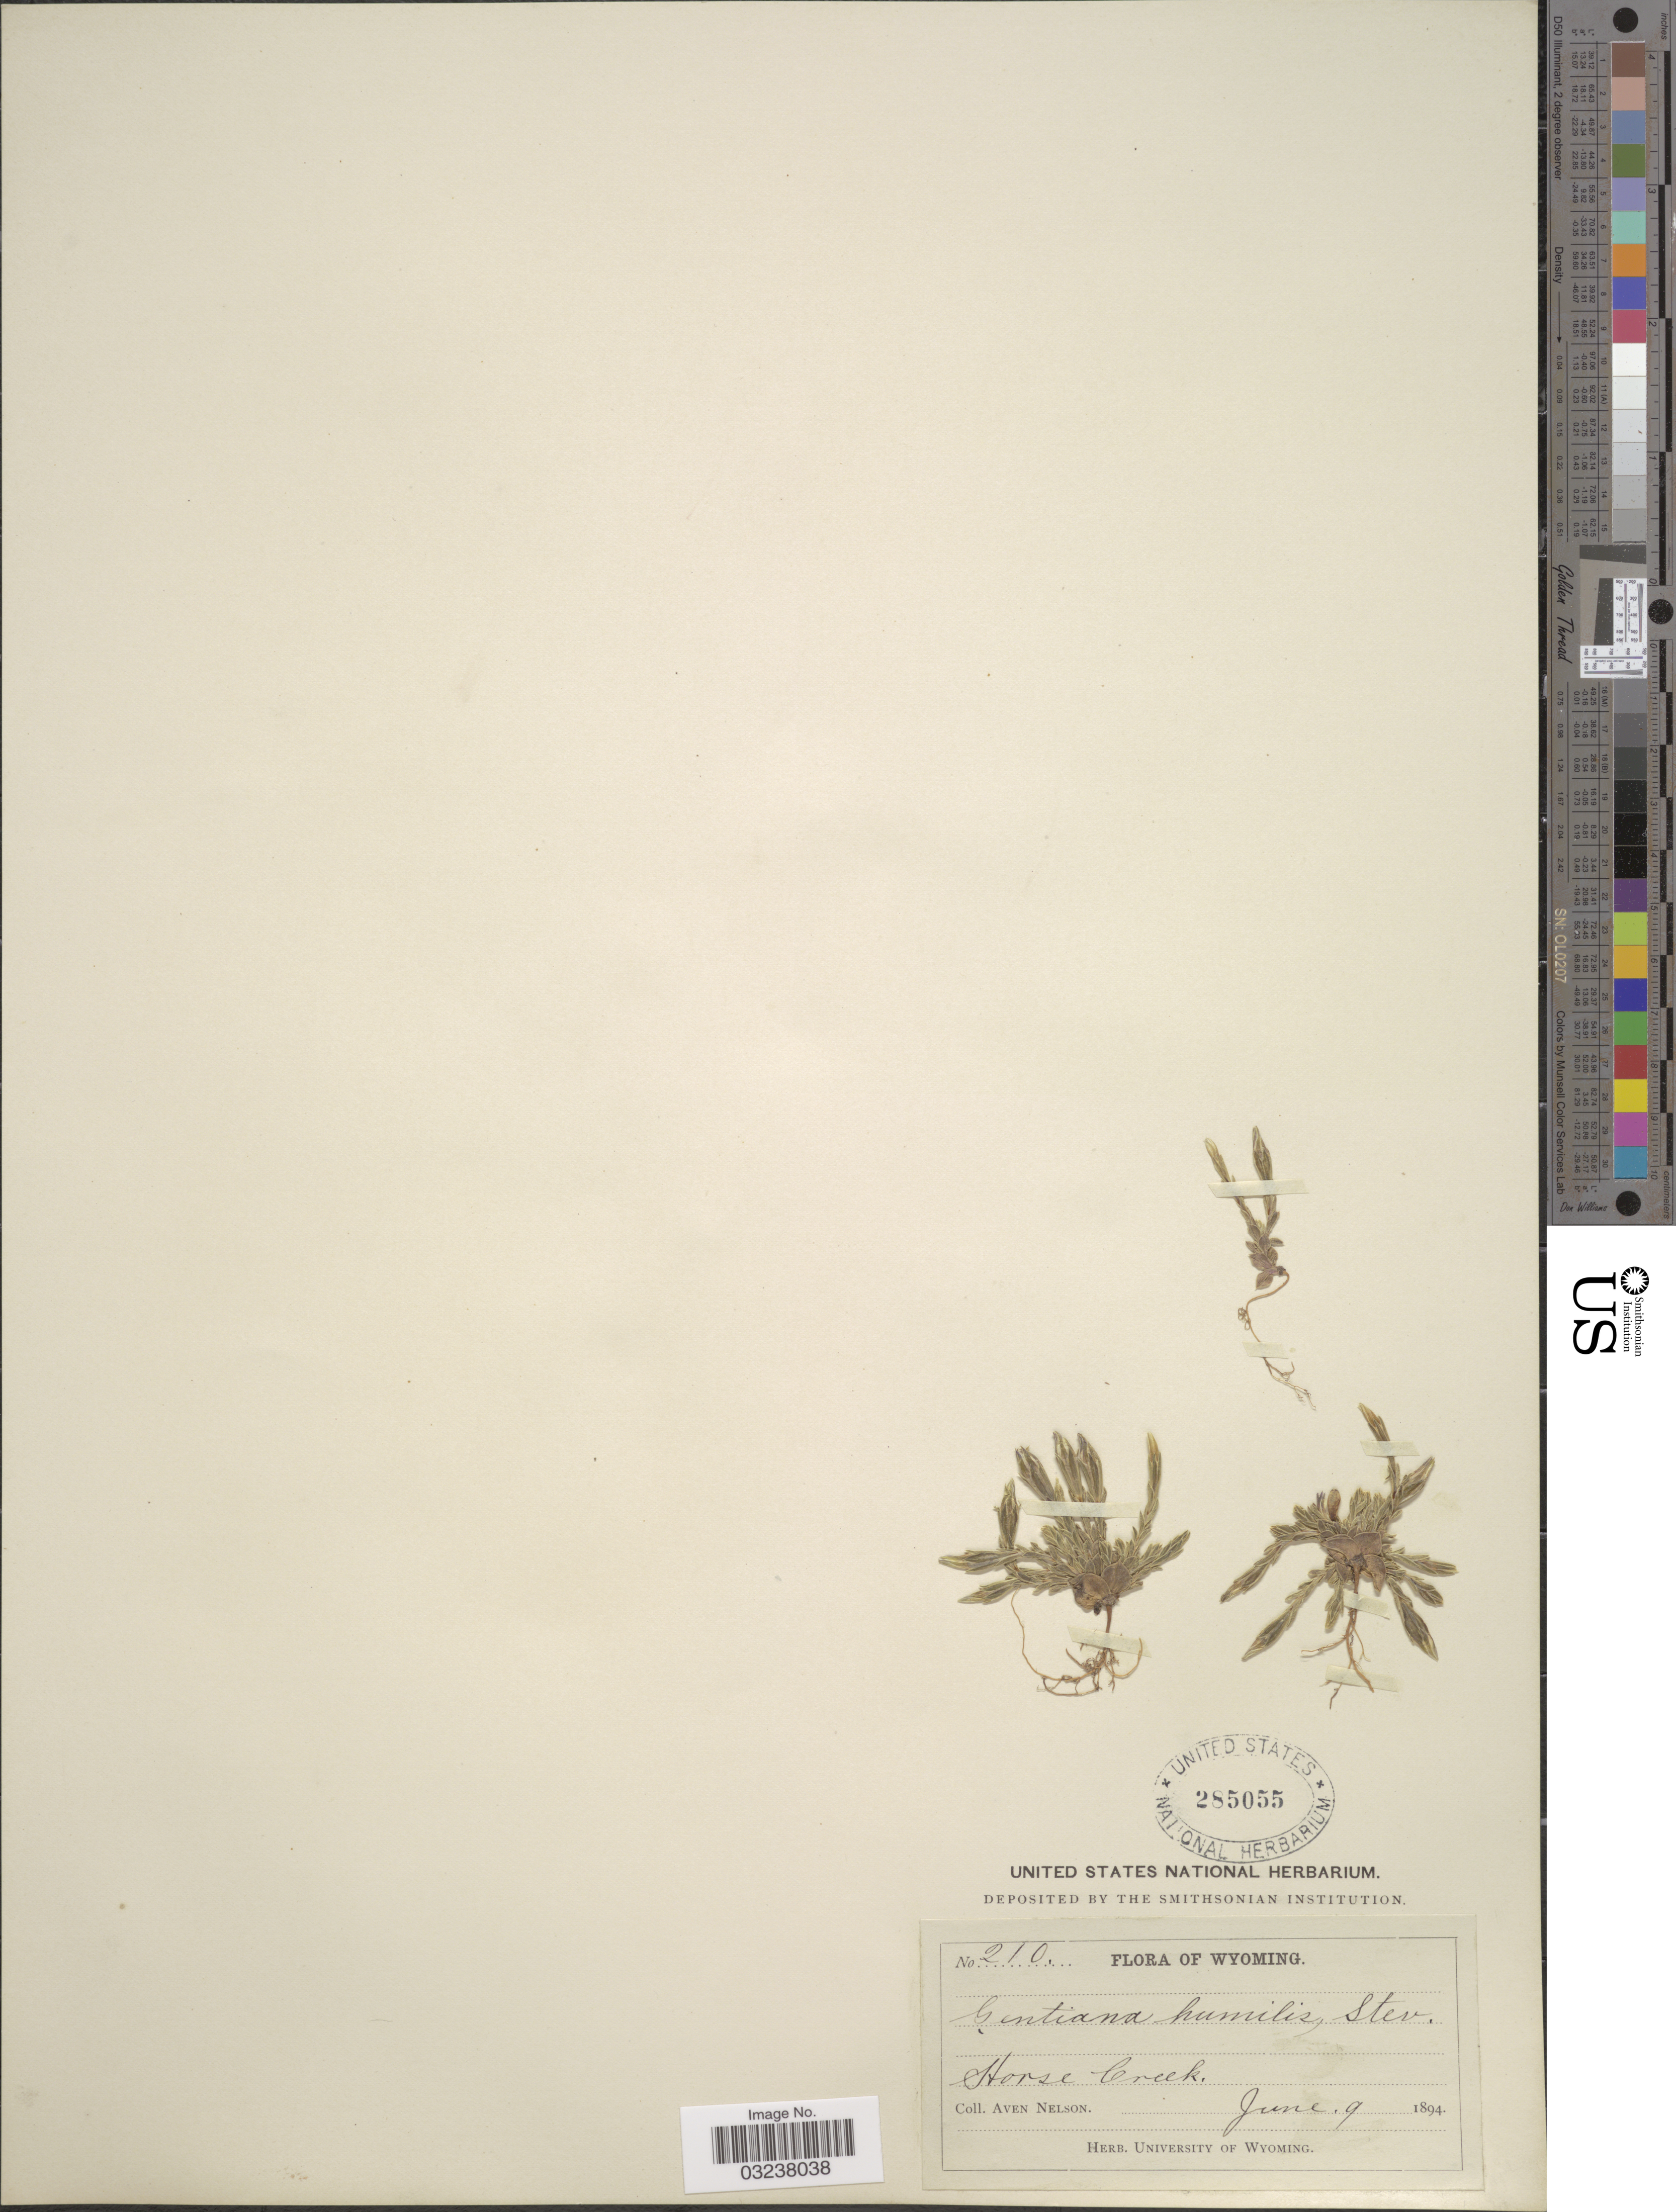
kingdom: Plantae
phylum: Tracheophyta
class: Magnoliopsida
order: Gentianales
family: Gentianaceae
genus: Gentiana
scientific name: Gentiana fremontii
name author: Torr.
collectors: A. Nelson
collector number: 210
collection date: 1894-06-09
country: United States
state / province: Wyoming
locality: Horse Creek.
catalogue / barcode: US 285055